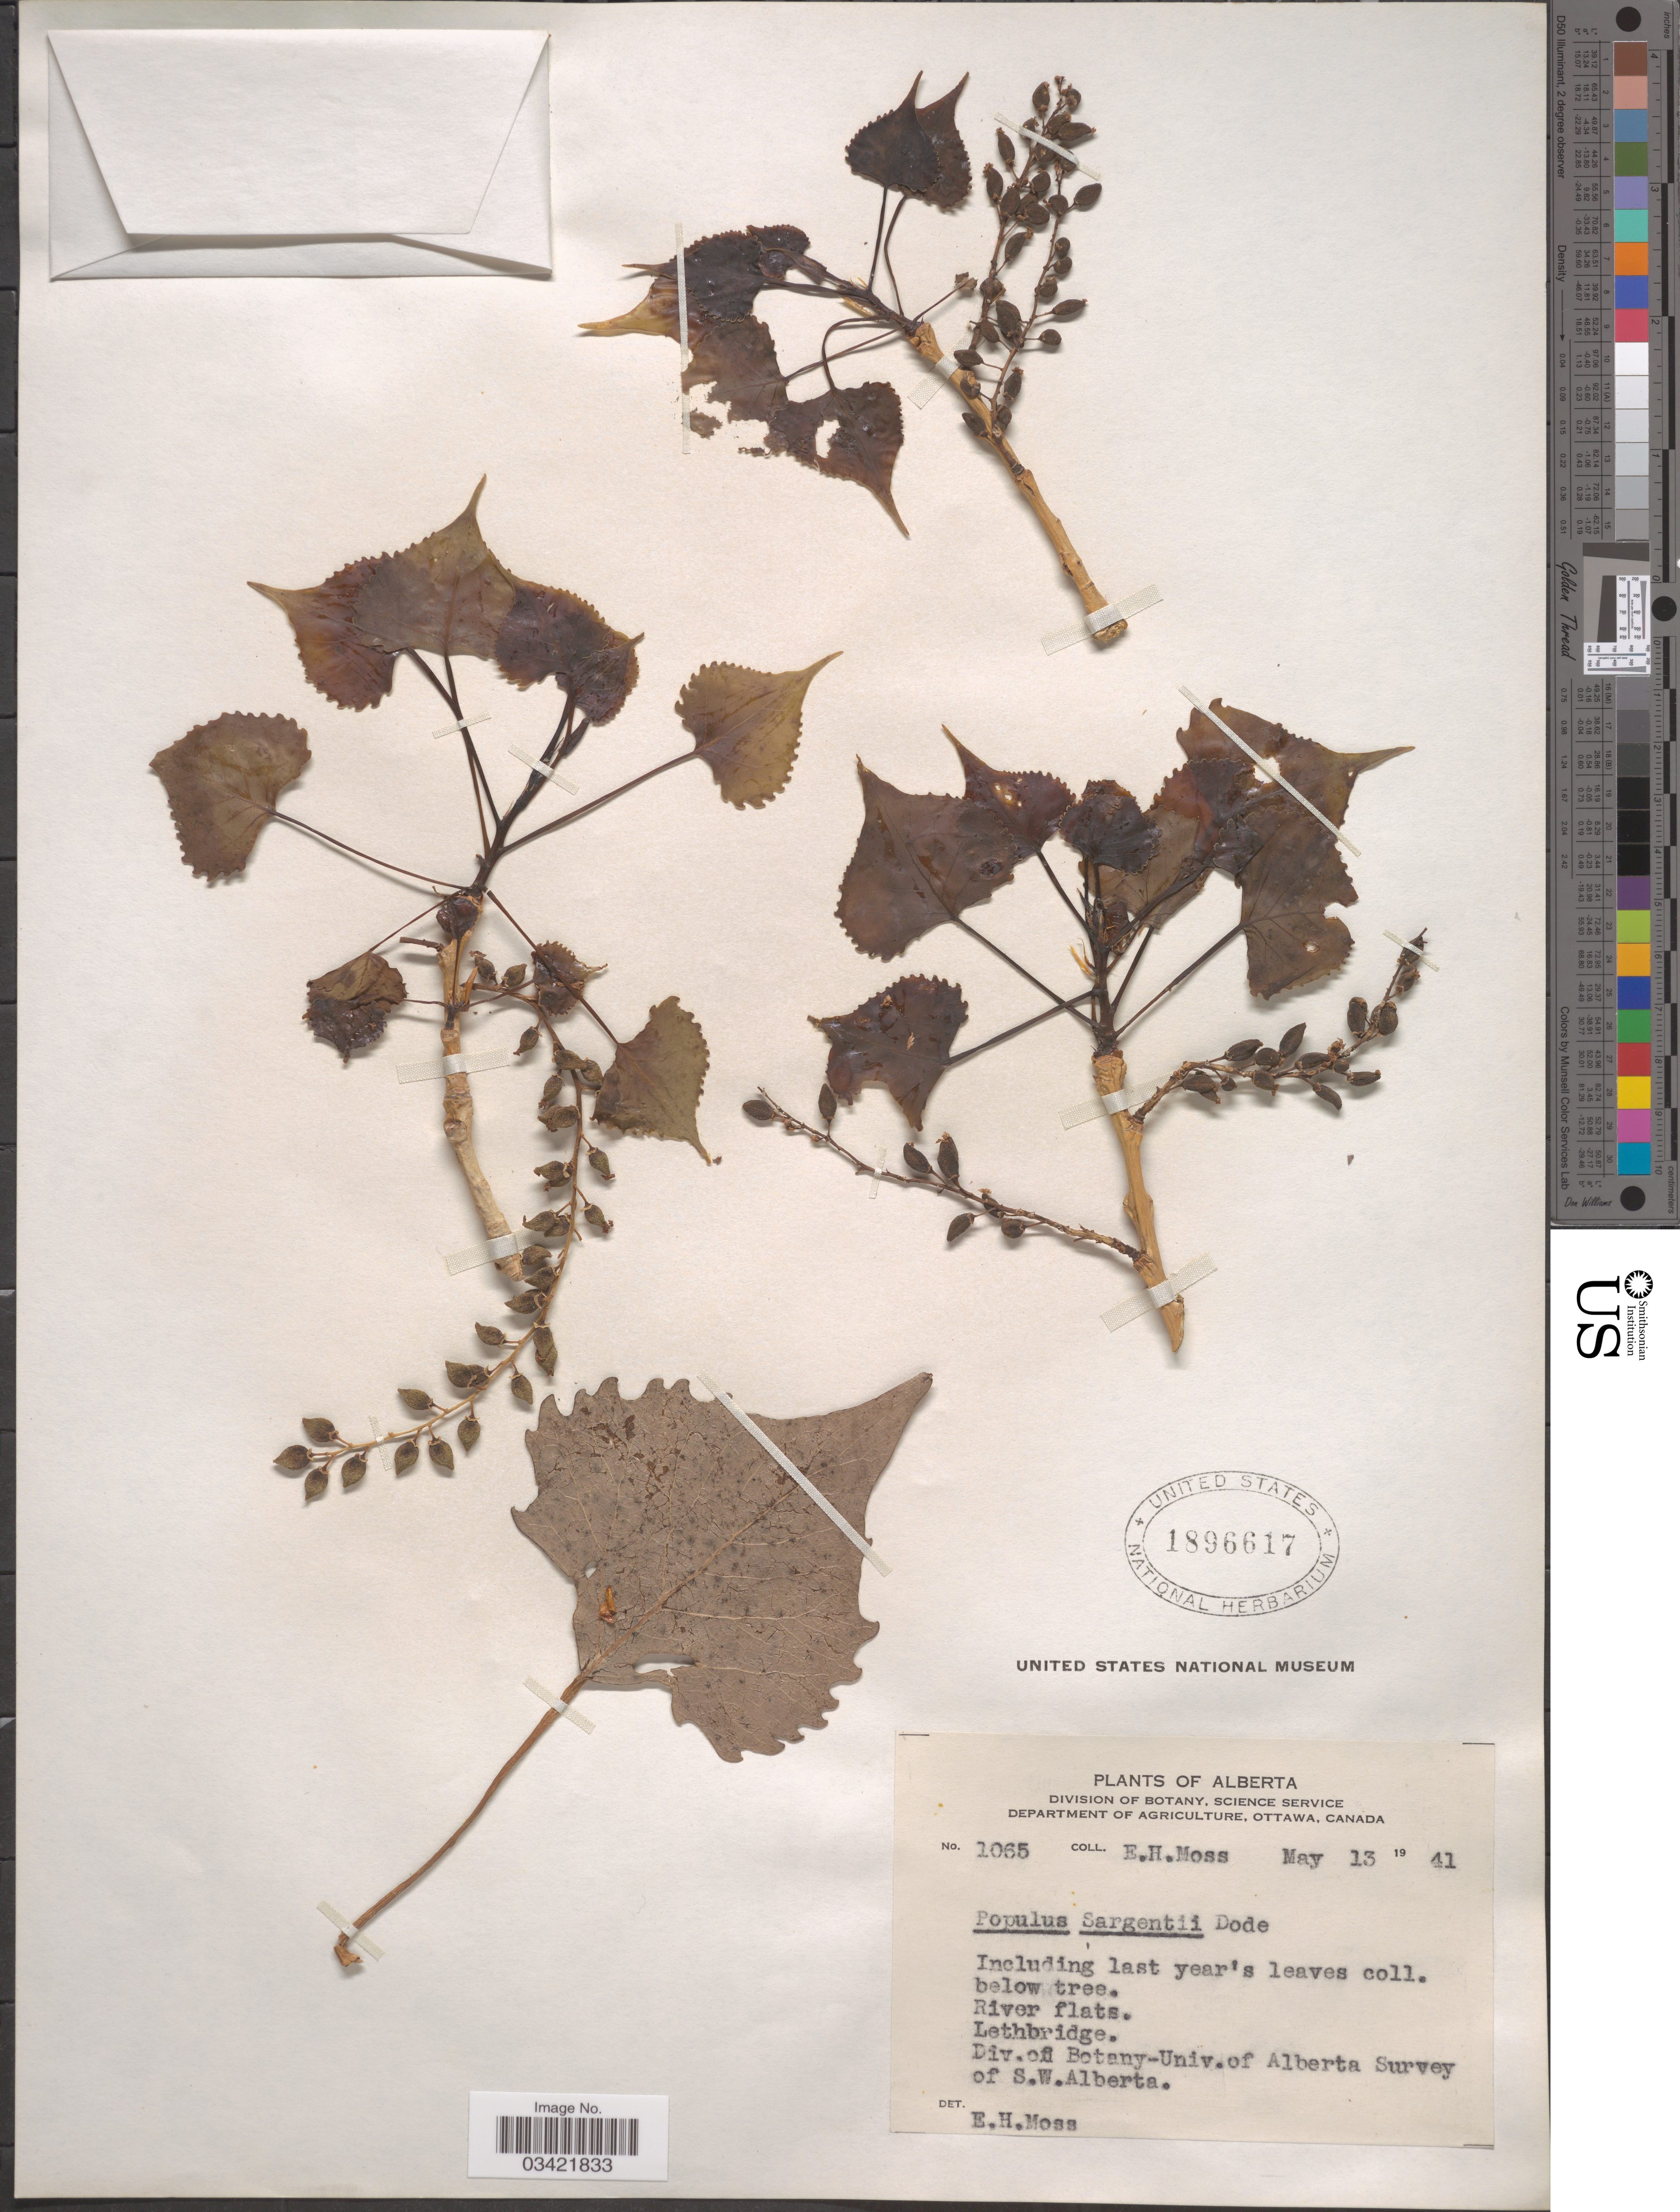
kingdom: Plantae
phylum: Tracheophyta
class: Magnoliopsida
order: Malpighiales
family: Salicaceae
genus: Populus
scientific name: Populus deltoides subsp. monilifera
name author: (Aiton) Eckenw.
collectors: E. Moss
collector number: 1065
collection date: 1941-05-13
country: Canada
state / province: Alberta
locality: River flats. Lethbridge. Div. of Botany-Univ. of Alberta Survey of S. W. Alberta [unsure placement]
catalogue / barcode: US 1896617